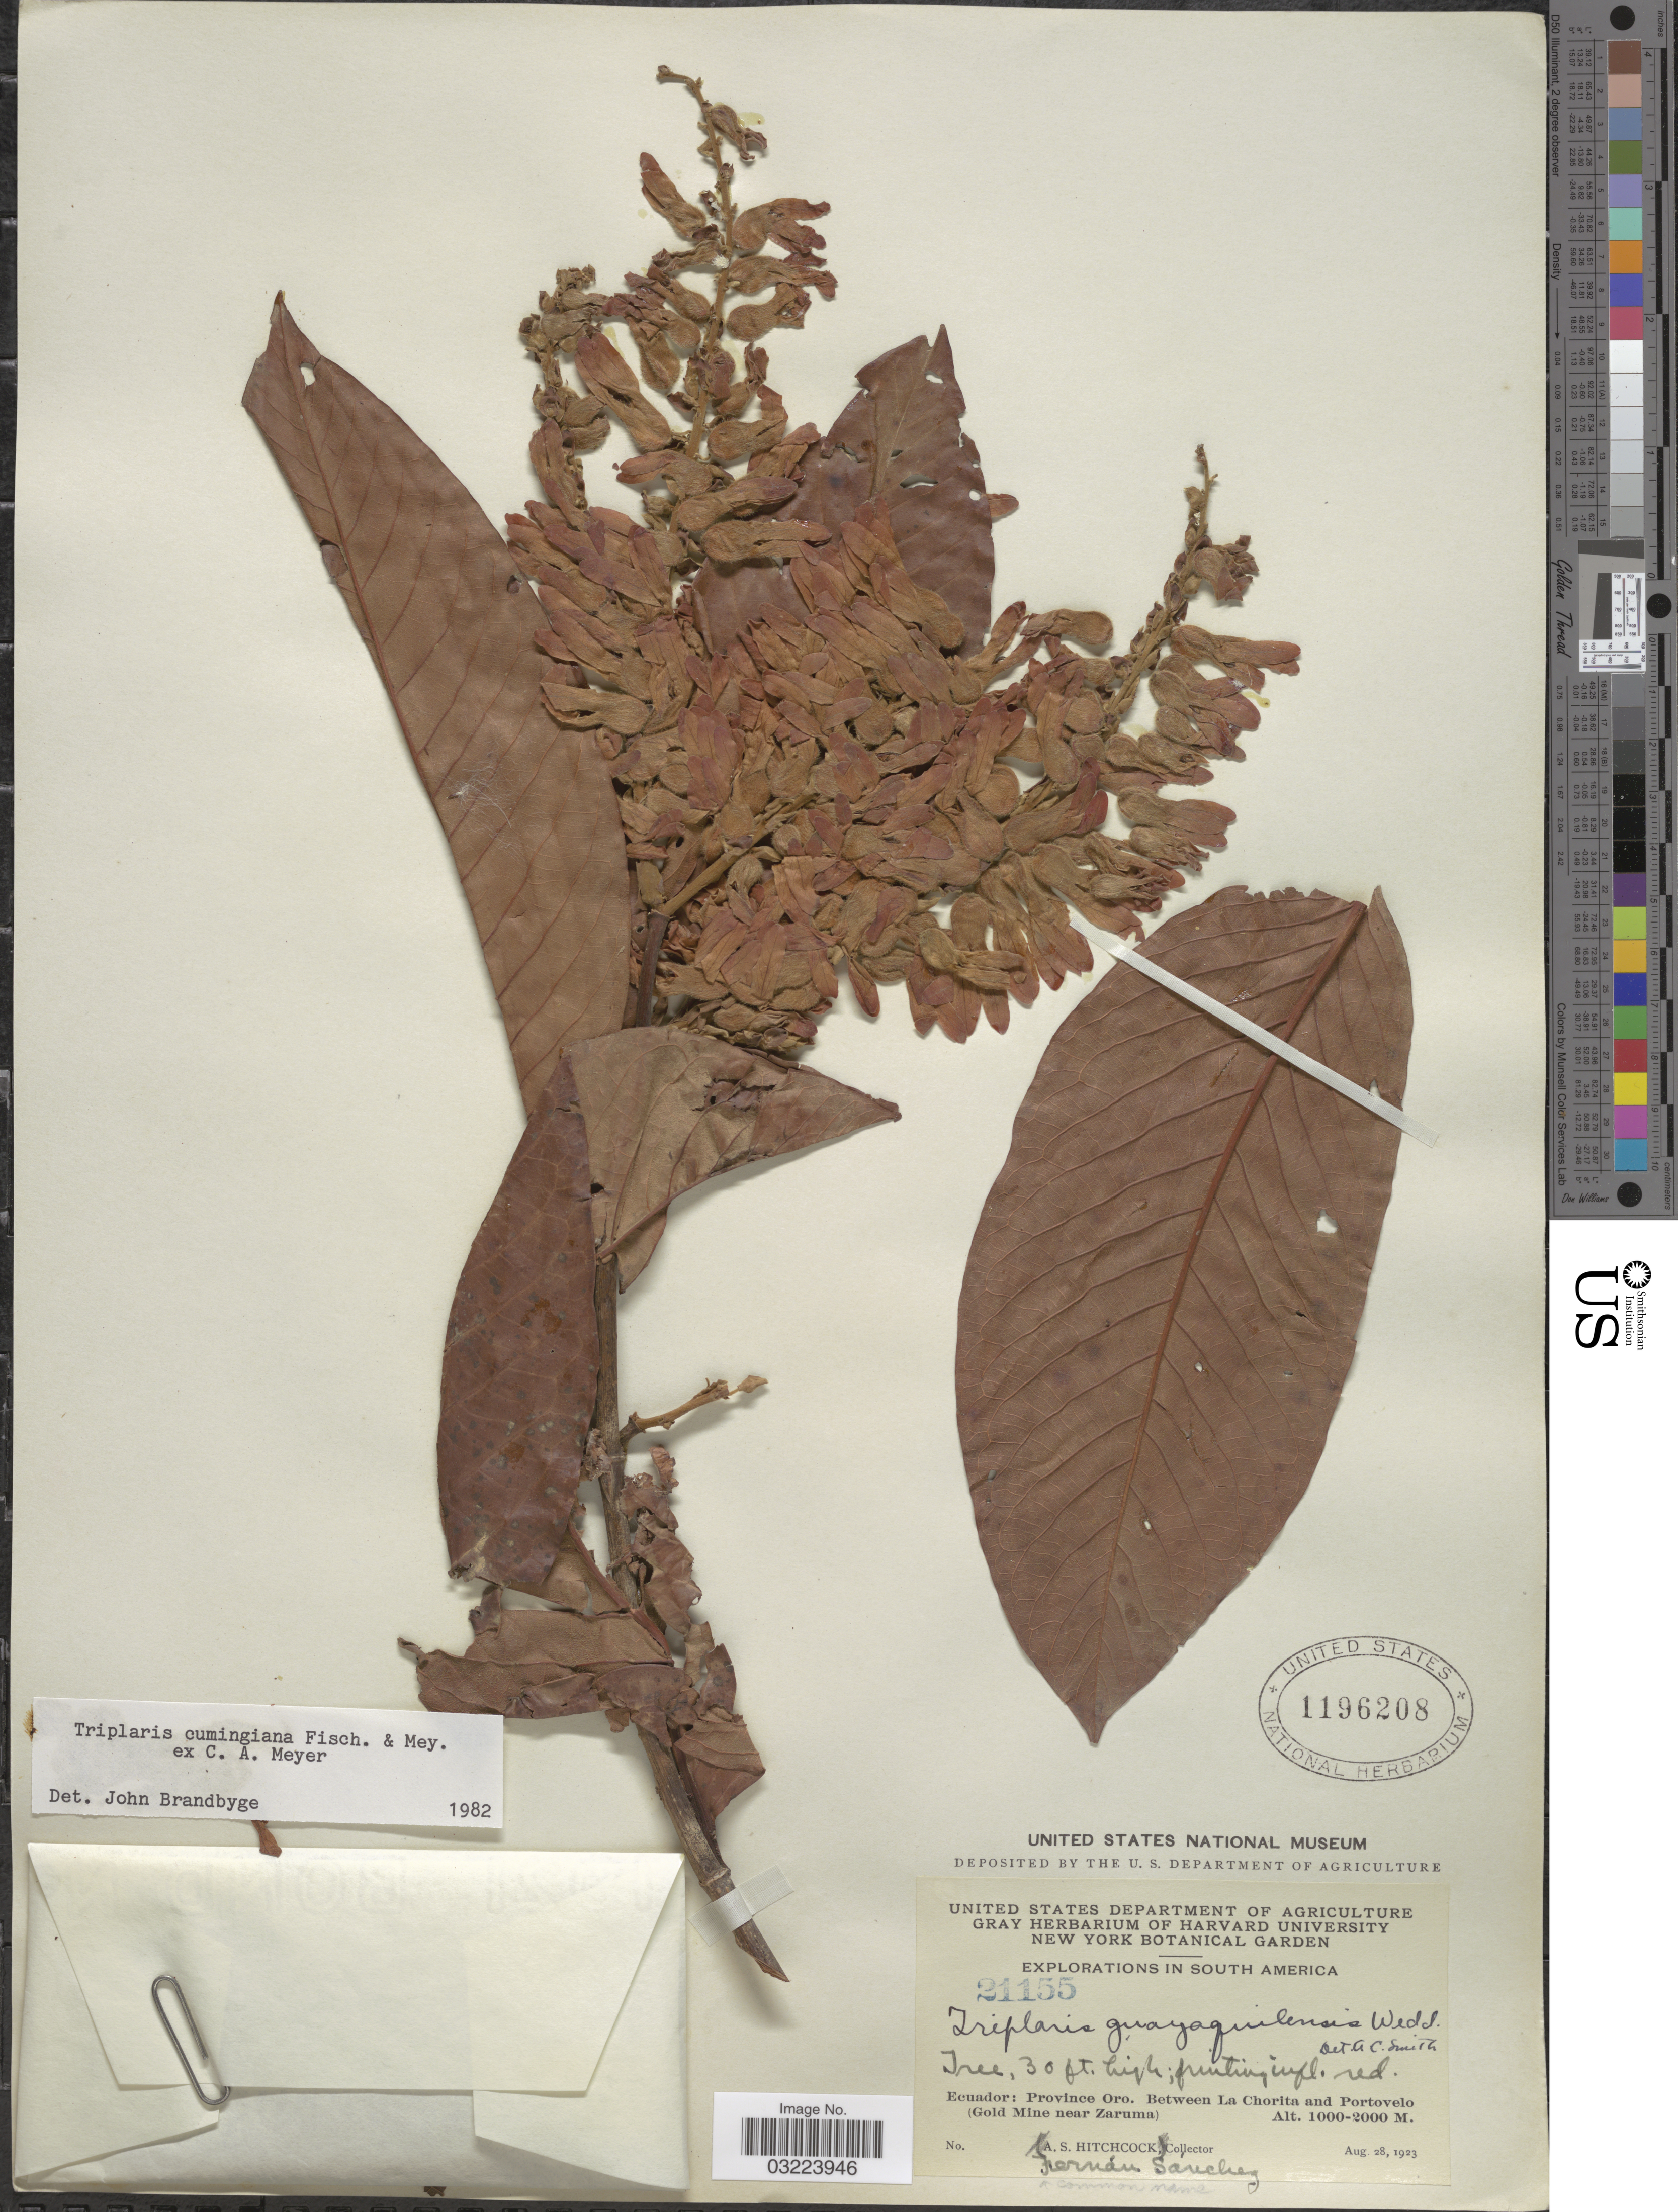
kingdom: Plantae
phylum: Tracheophyta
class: Magnoliopsida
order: Caryophyllales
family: Polygonaceae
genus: Triplaris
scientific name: Triplaris cumingiana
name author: Fisch. & C.A. Mey. ex C.A. Mey.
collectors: A. S. Hitchcock & F. Sanchez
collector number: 21155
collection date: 1923-08-28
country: Ecuador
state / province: El Oro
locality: Between La Chorita and Portovelo (Gold Mine near Zaruma).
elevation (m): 1000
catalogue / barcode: US 1196208